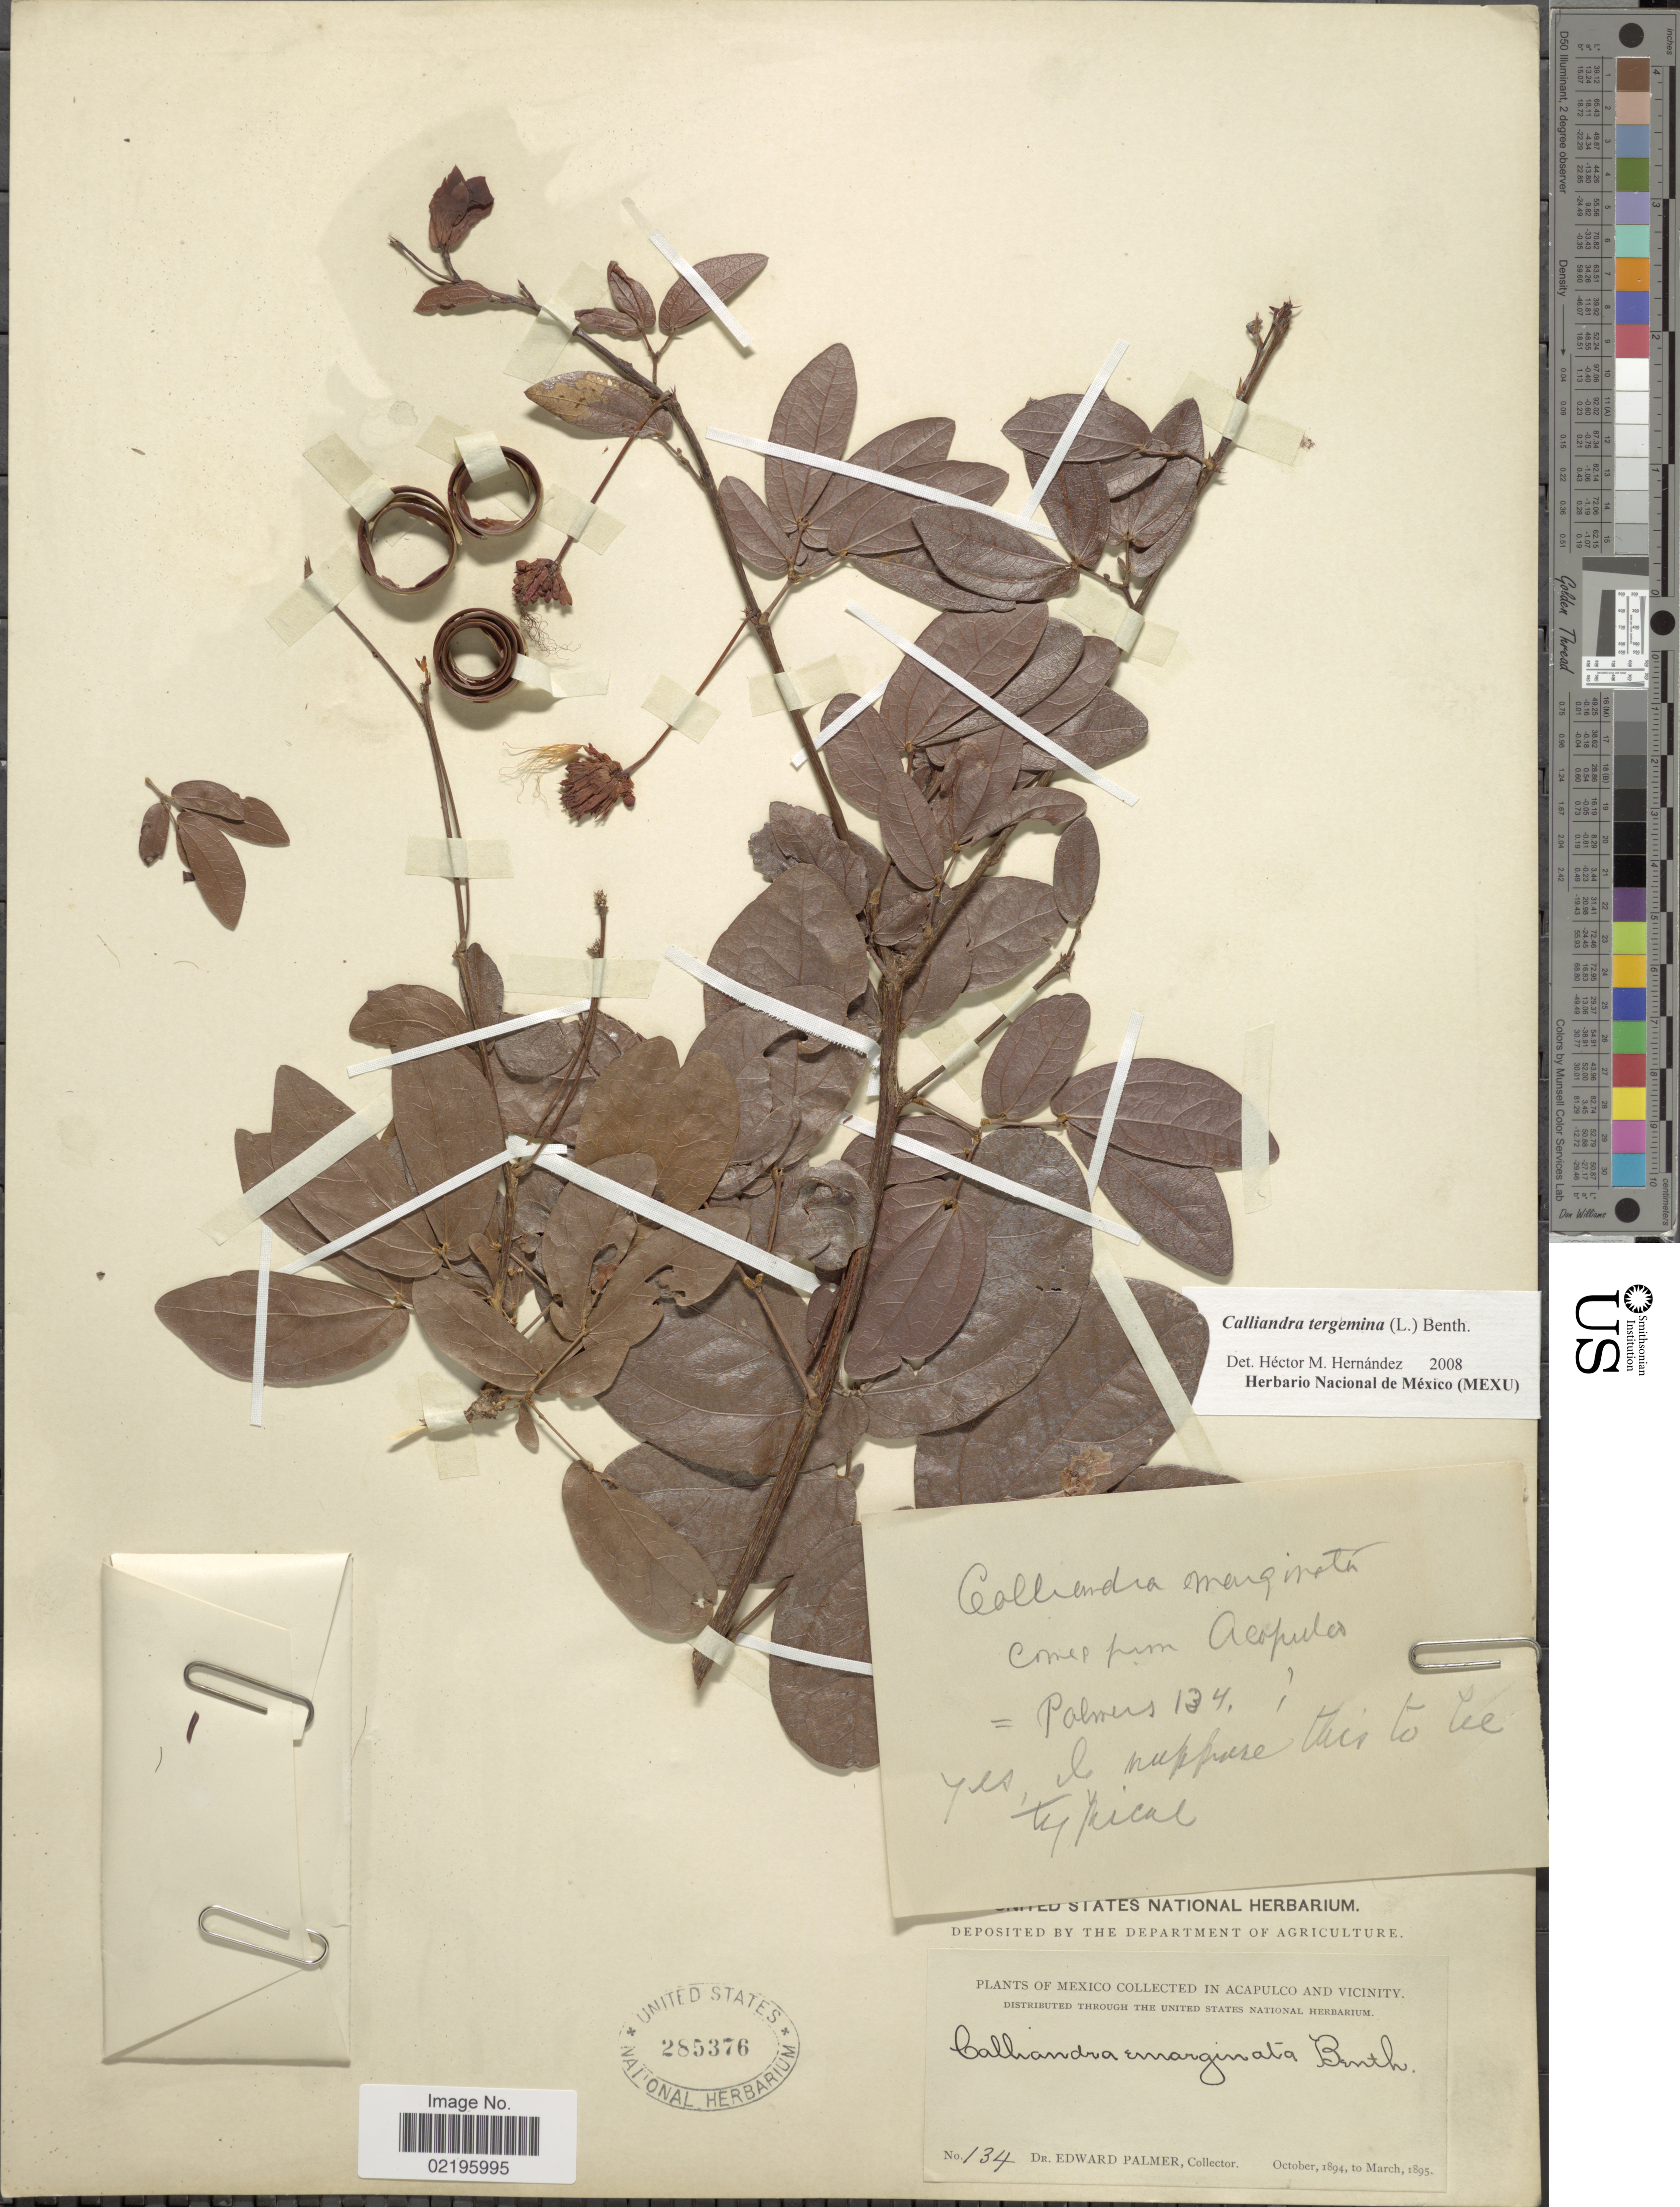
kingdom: Plantae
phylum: Tracheophyta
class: Magnoliopsida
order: Fabales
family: Fabaceae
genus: Calliandra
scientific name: Calliandra tergemina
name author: (L.) Benth.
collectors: E. Palmer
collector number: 134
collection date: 1894-10/1895-03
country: Mexico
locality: Acapulco and vicinity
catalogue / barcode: US 285376